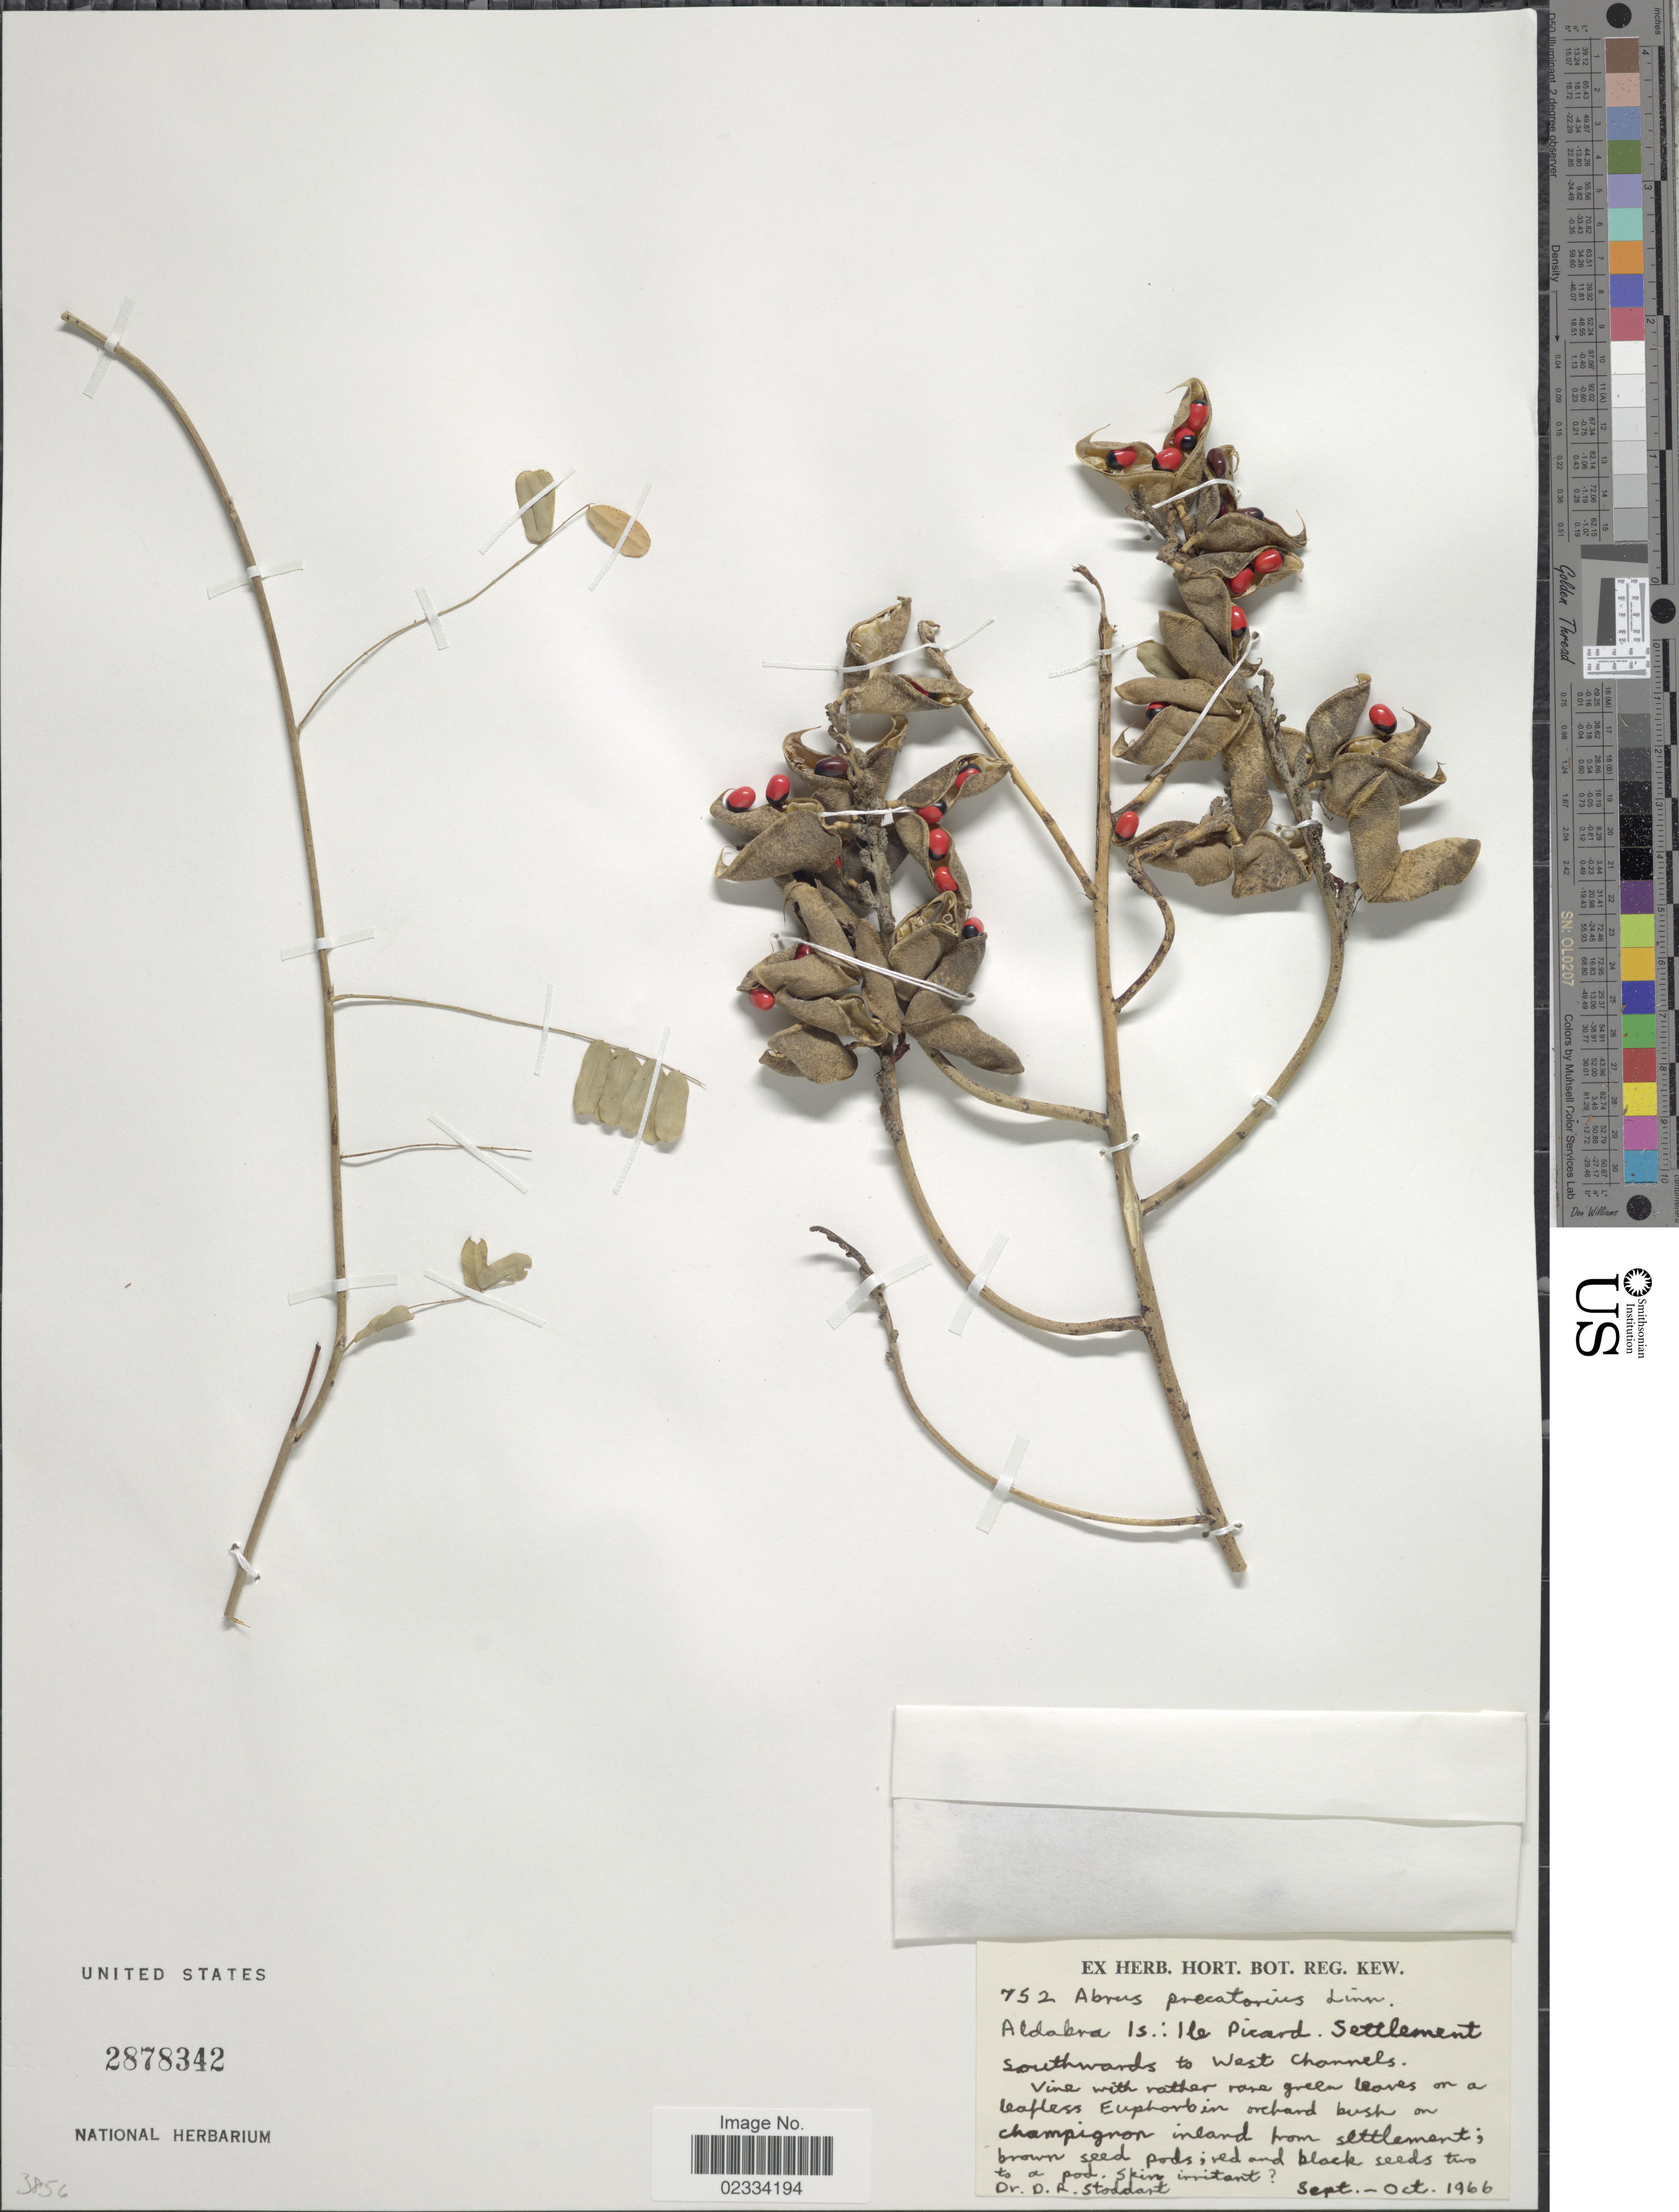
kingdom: Plantae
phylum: Tracheophyta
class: Magnoliopsida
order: Fabales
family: Fabaceae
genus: Abrus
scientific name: Abrus precatorius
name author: L.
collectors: D. R. Stoddart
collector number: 752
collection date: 1966-09/1966-10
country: Seychelles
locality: Aldabra Is.: Ile Picard. Settlement southwards to West Channels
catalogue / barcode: US 2878342